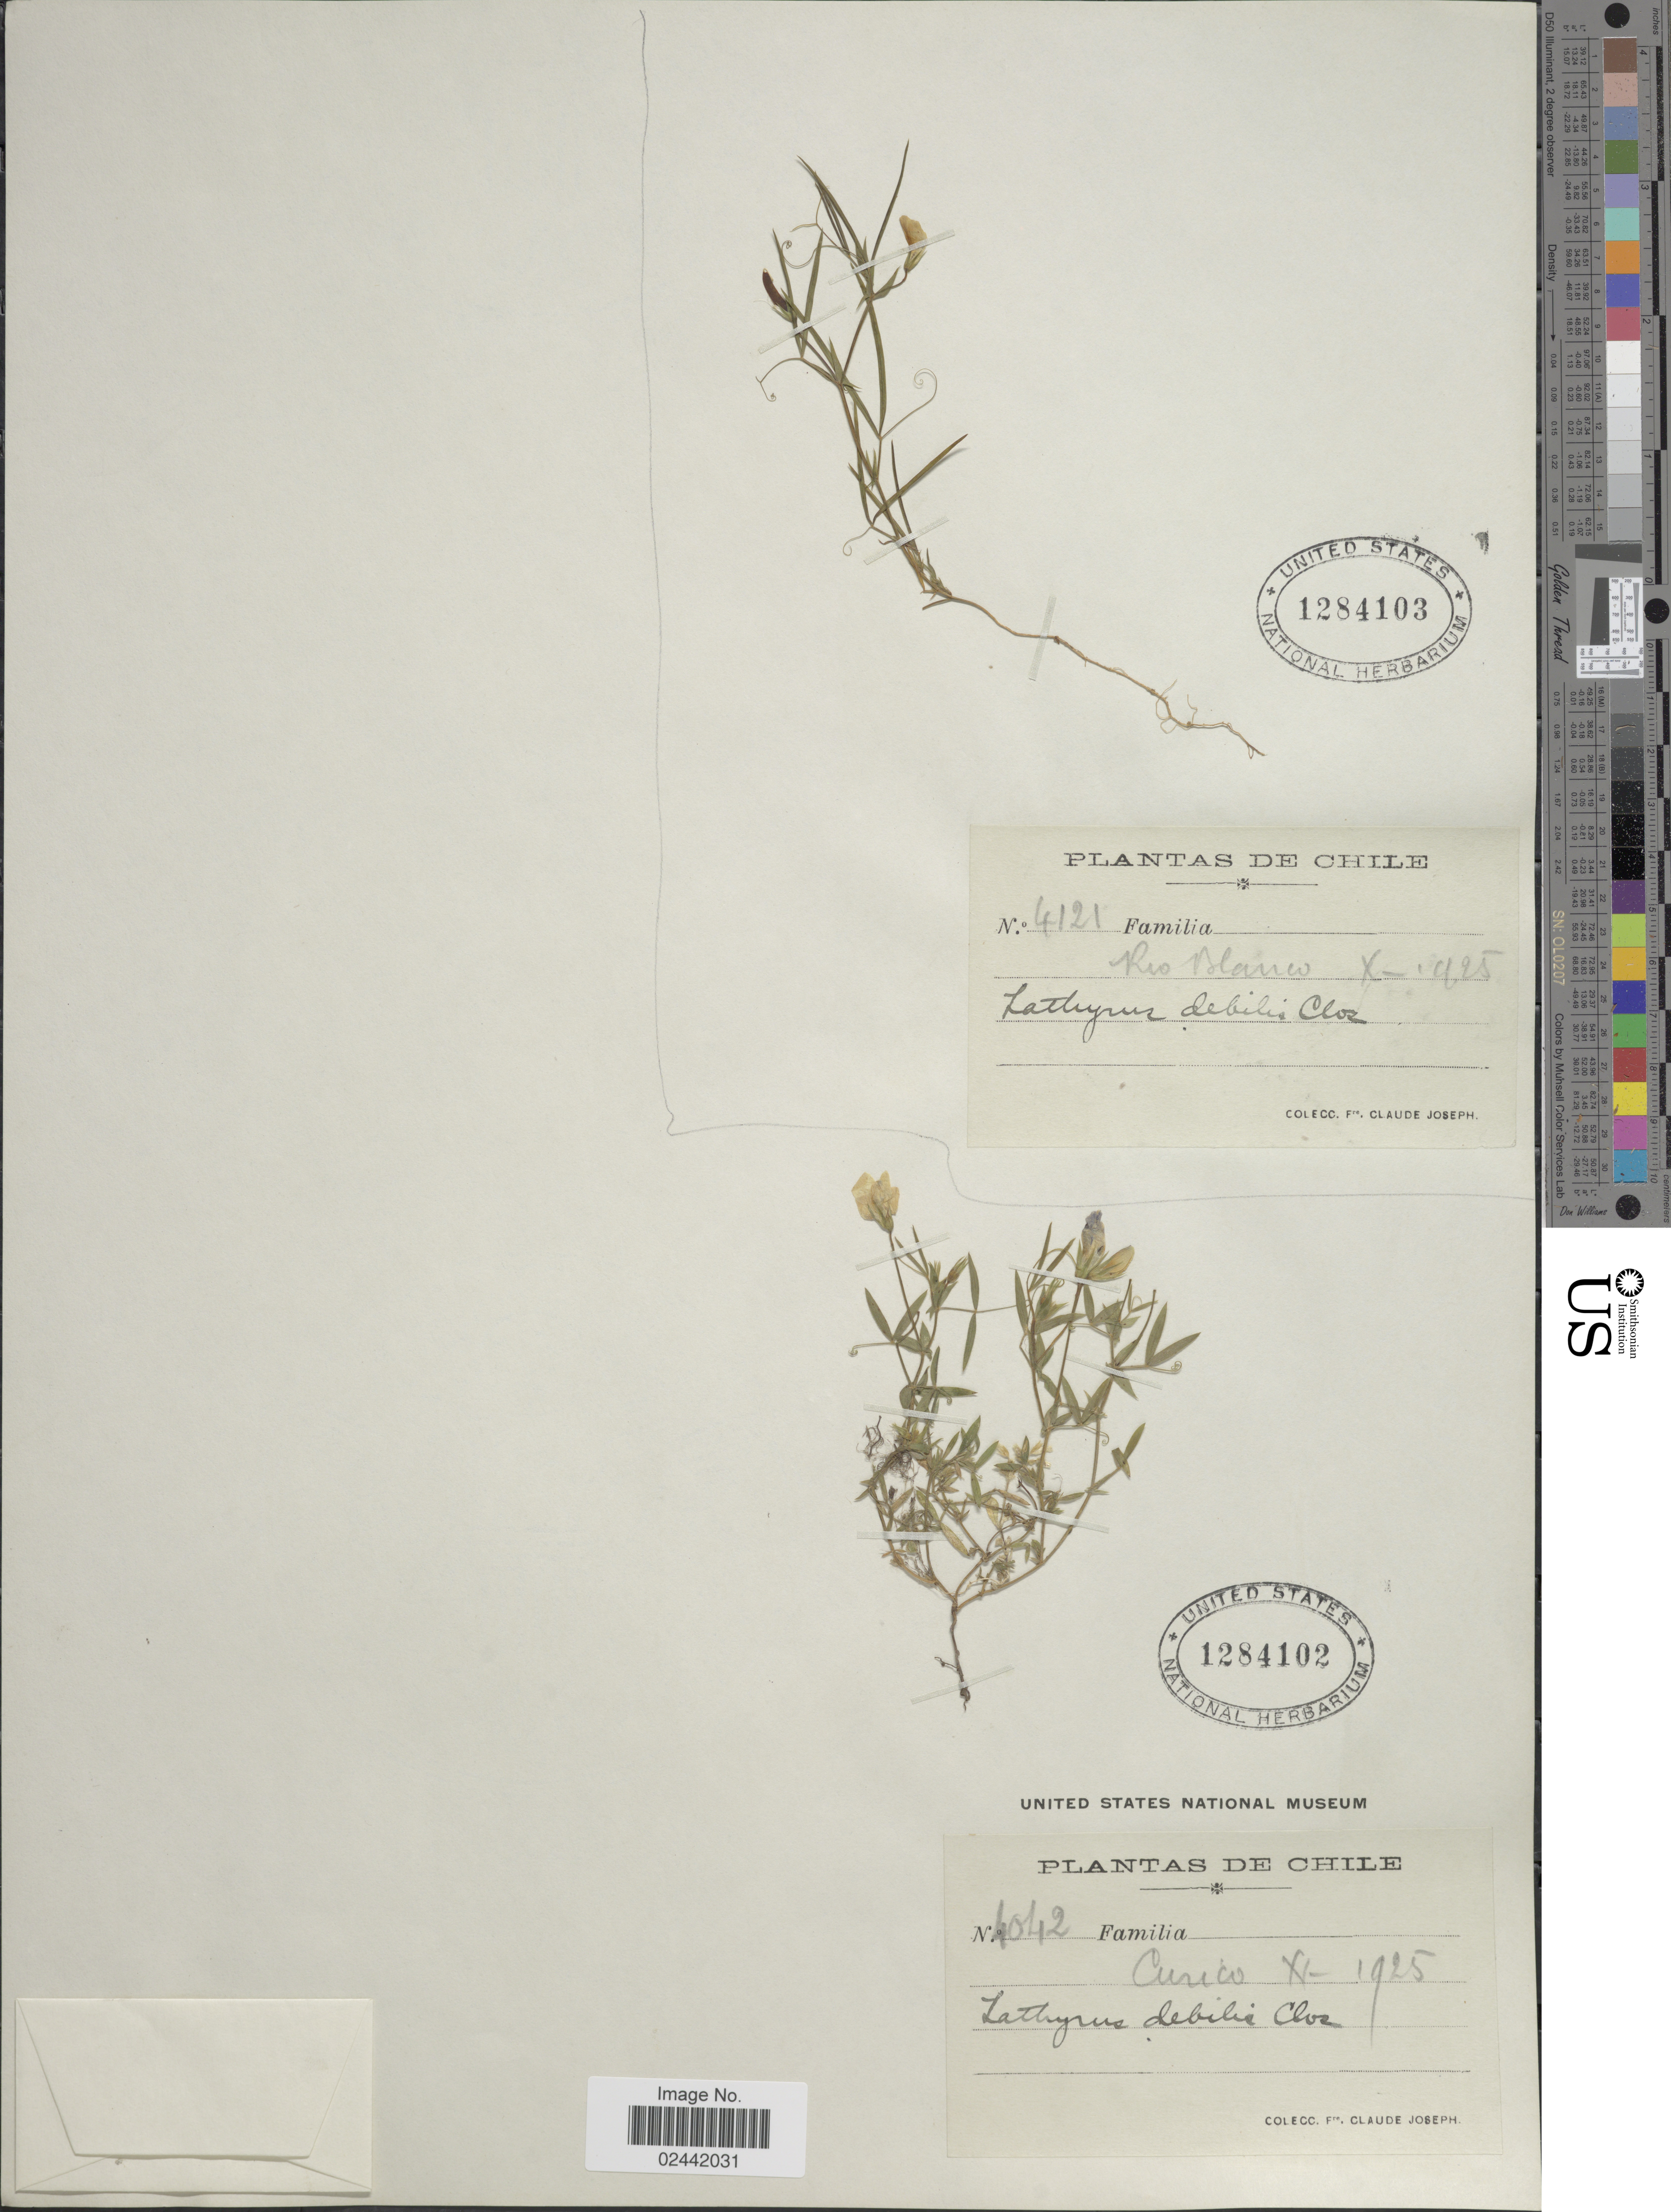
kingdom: Plantae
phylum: Tracheophyta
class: Magnoliopsida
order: Fabales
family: Fabaceae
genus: Lathyrus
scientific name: Lathyrus debilis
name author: Vogel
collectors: Bro. Claude-Joseph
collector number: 4042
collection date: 1925-11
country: Chile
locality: Curico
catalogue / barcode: US 1284102-2